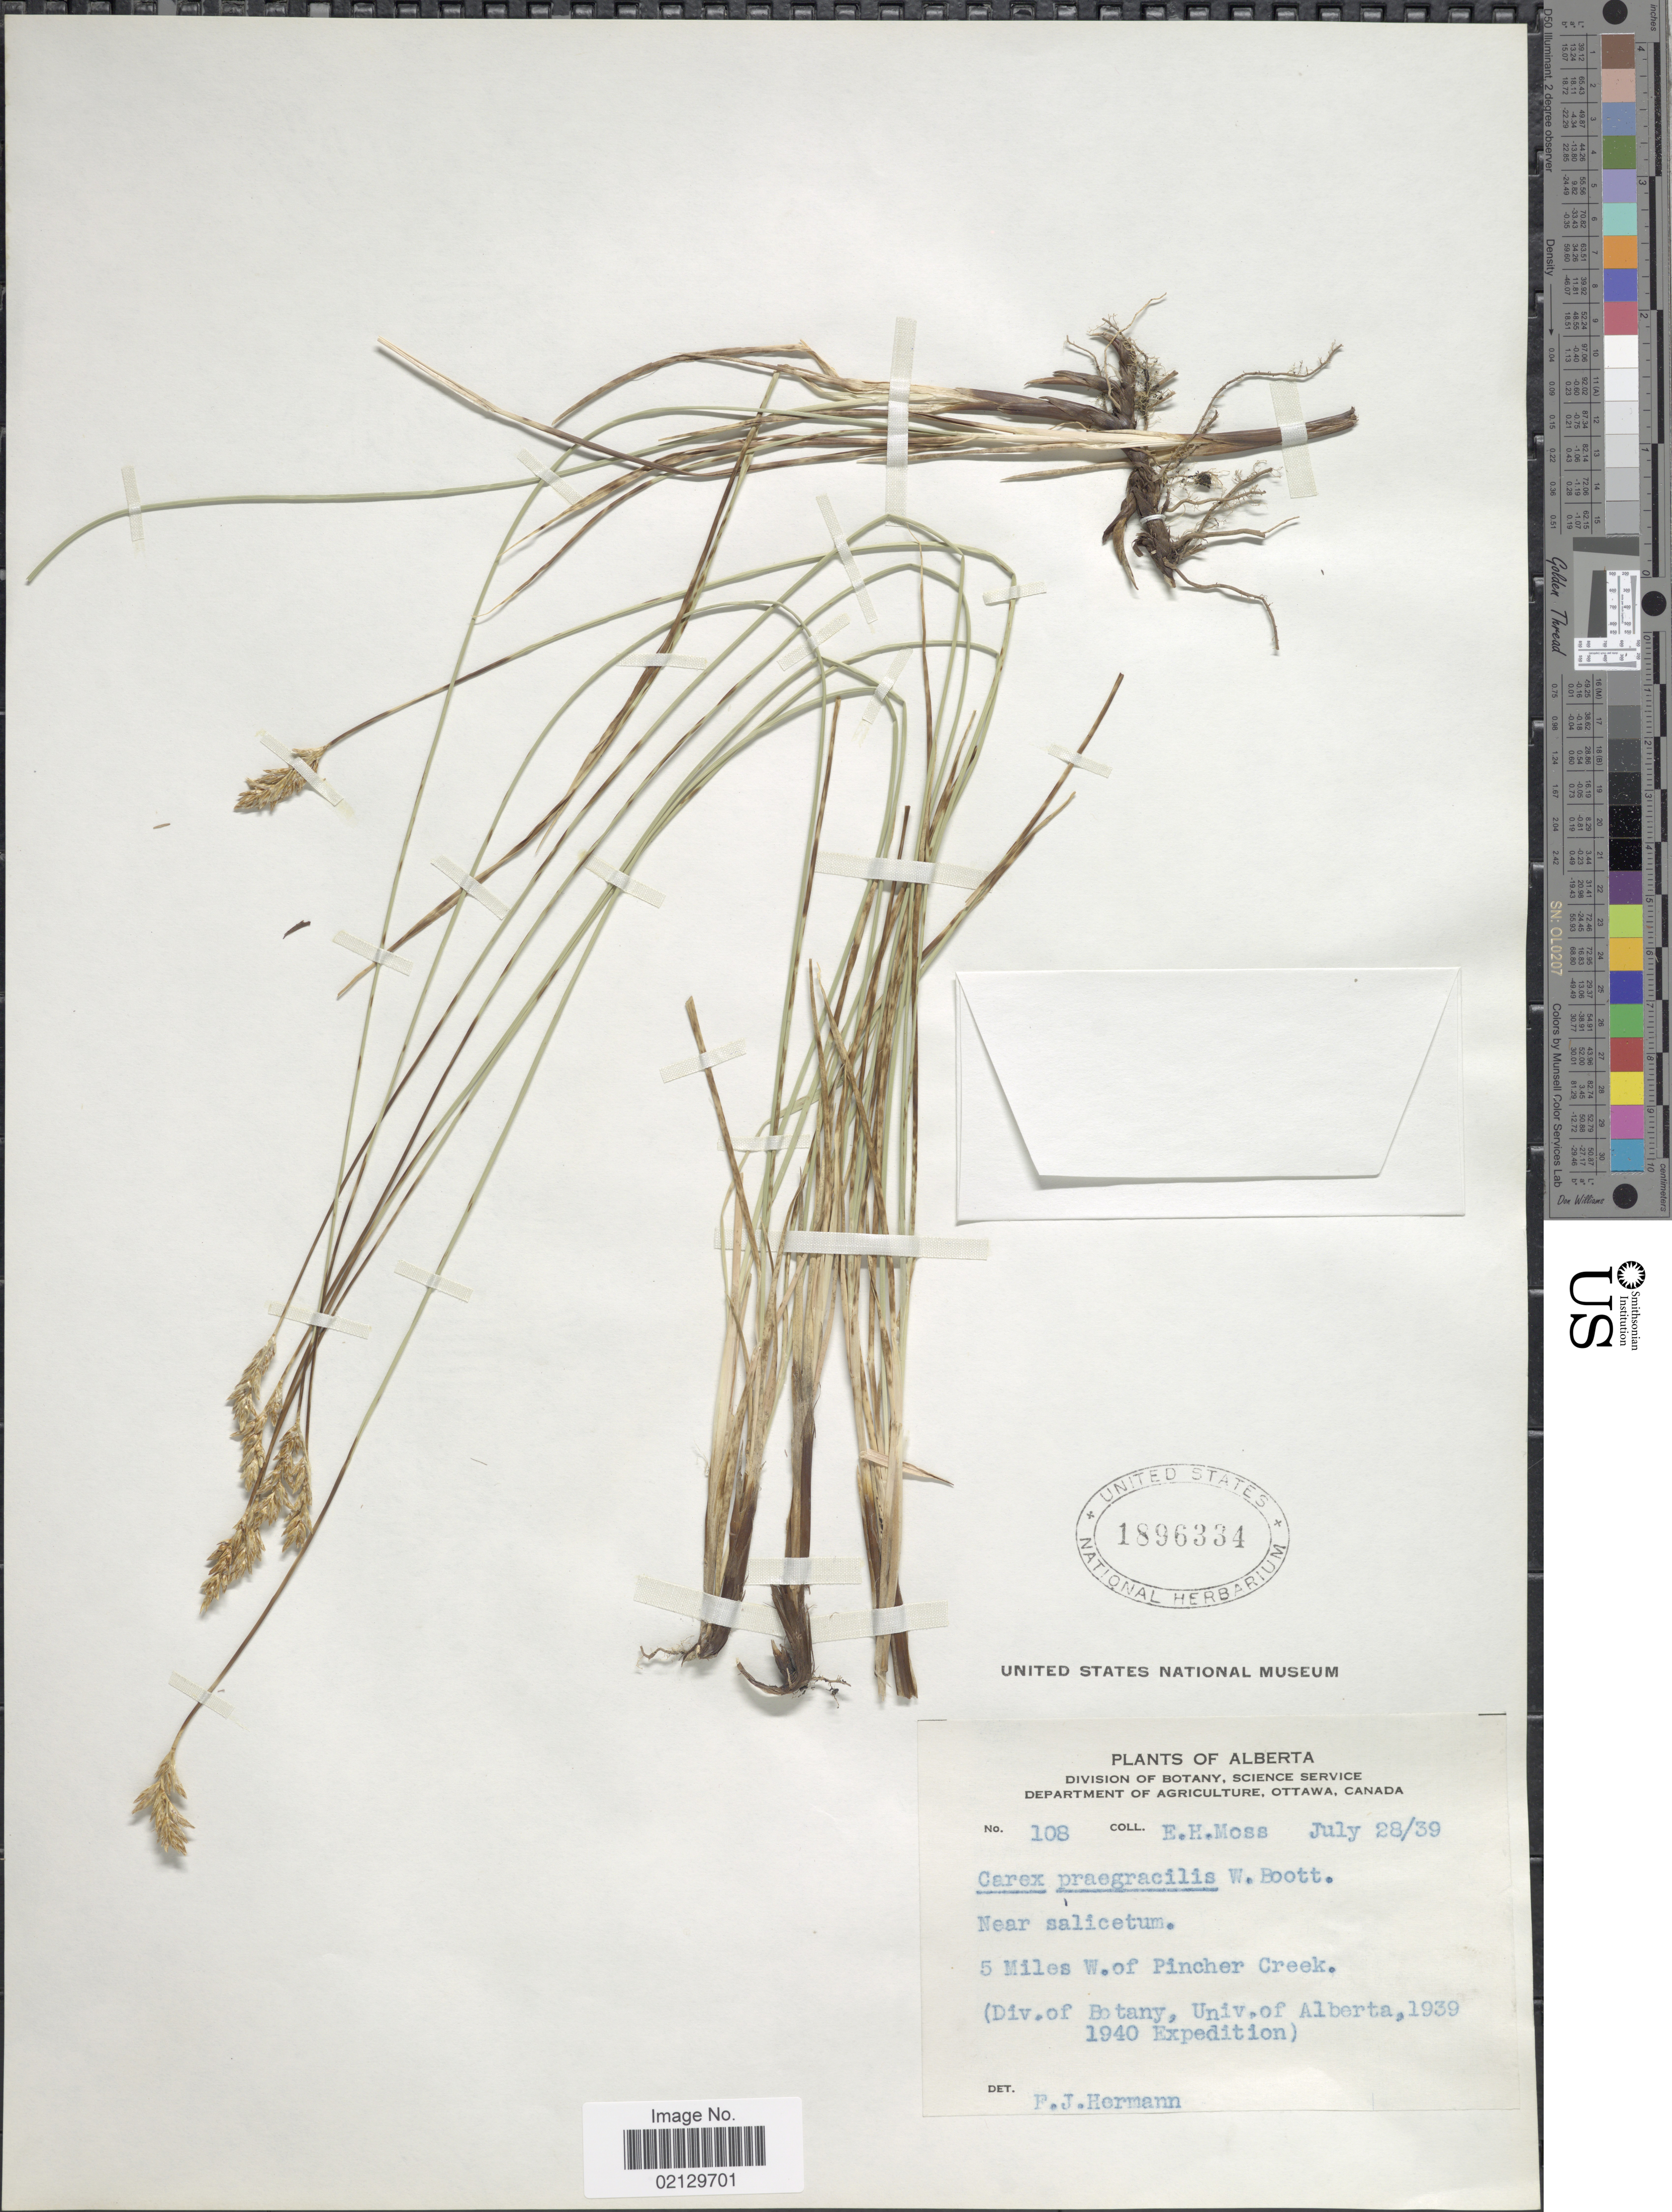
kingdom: Plantae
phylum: Tracheophyta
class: Liliopsida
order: Poales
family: Cyperaceae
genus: Carex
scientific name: Carex praegracilis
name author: W. Boott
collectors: E. Moss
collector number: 108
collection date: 1939-07-28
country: Canada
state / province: Alberta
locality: Alberta, near salicetum, 5 miles W. of Pincher Creek.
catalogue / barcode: US 1896334